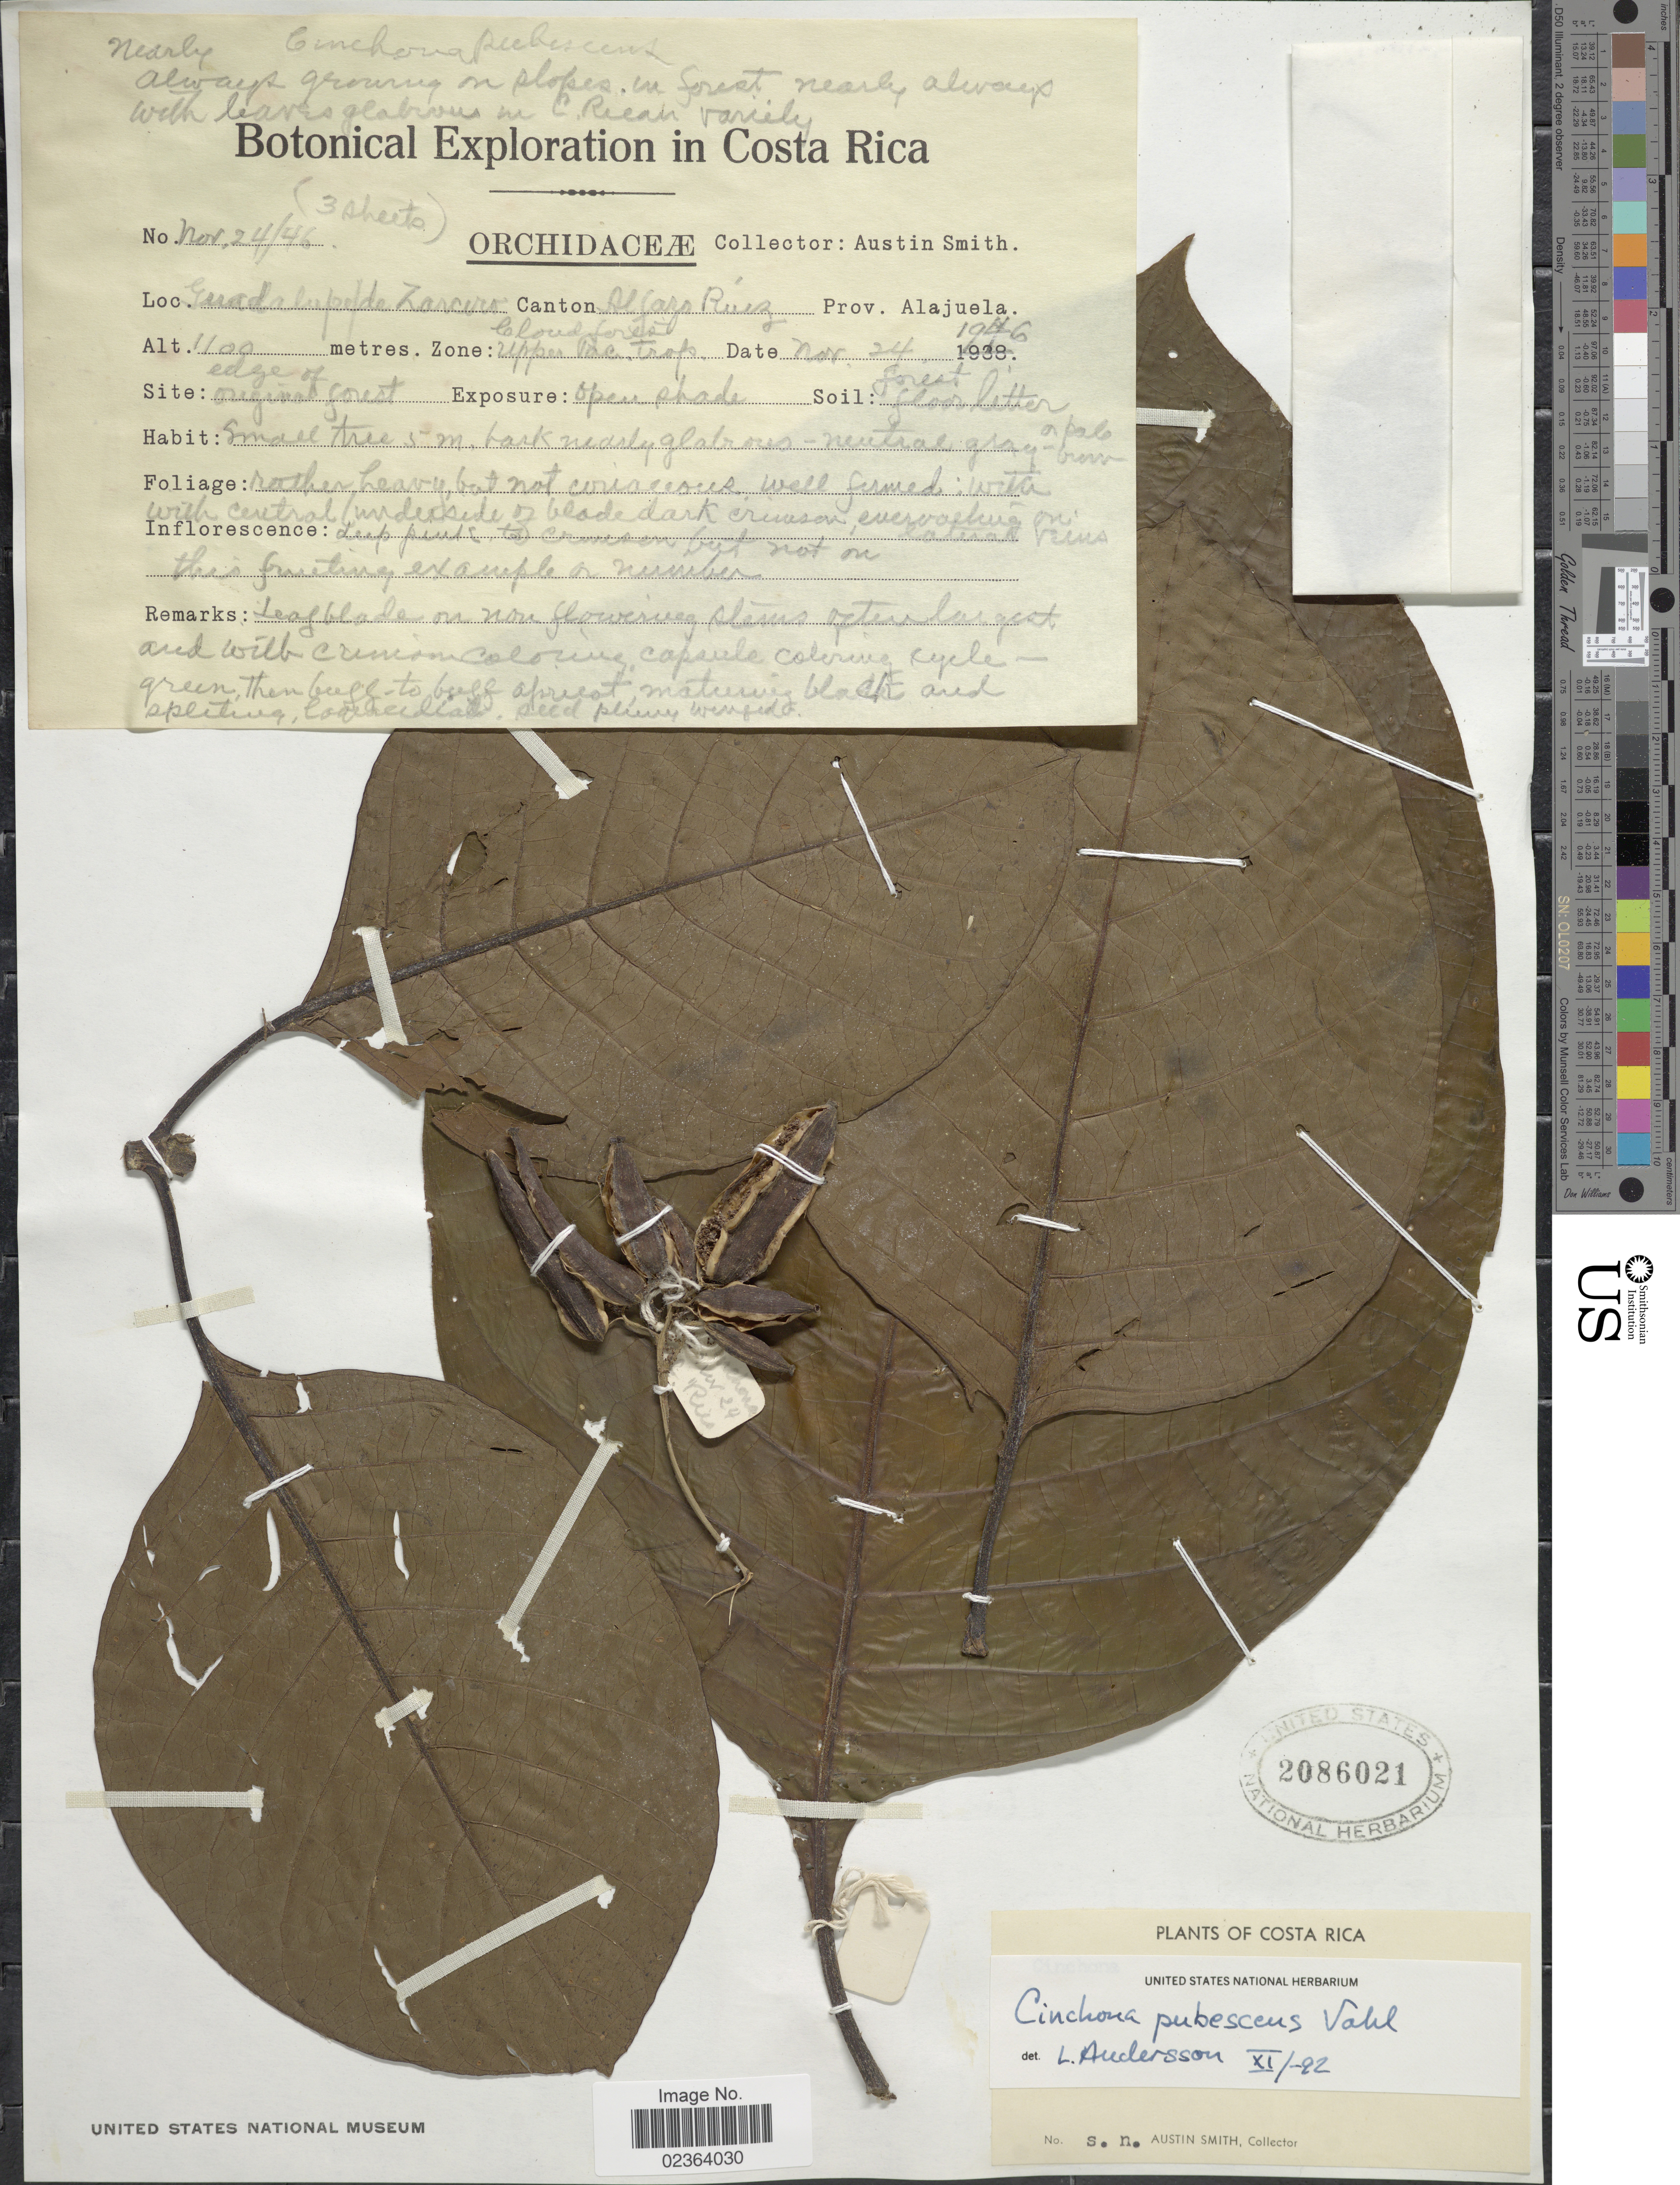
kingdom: Plantae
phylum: Tracheophyta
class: Magnoliopsida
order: Gentianales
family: Rubiaceae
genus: Cinchona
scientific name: Cinchona pubescens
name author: Vahl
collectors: Aust P. Smith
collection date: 1946-11-24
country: Costa Rica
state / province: Alajuela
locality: Guadalupe de Zacero, Canton Alfaro Ruiz, Prov. Alajuela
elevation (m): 1100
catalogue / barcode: US 2086021